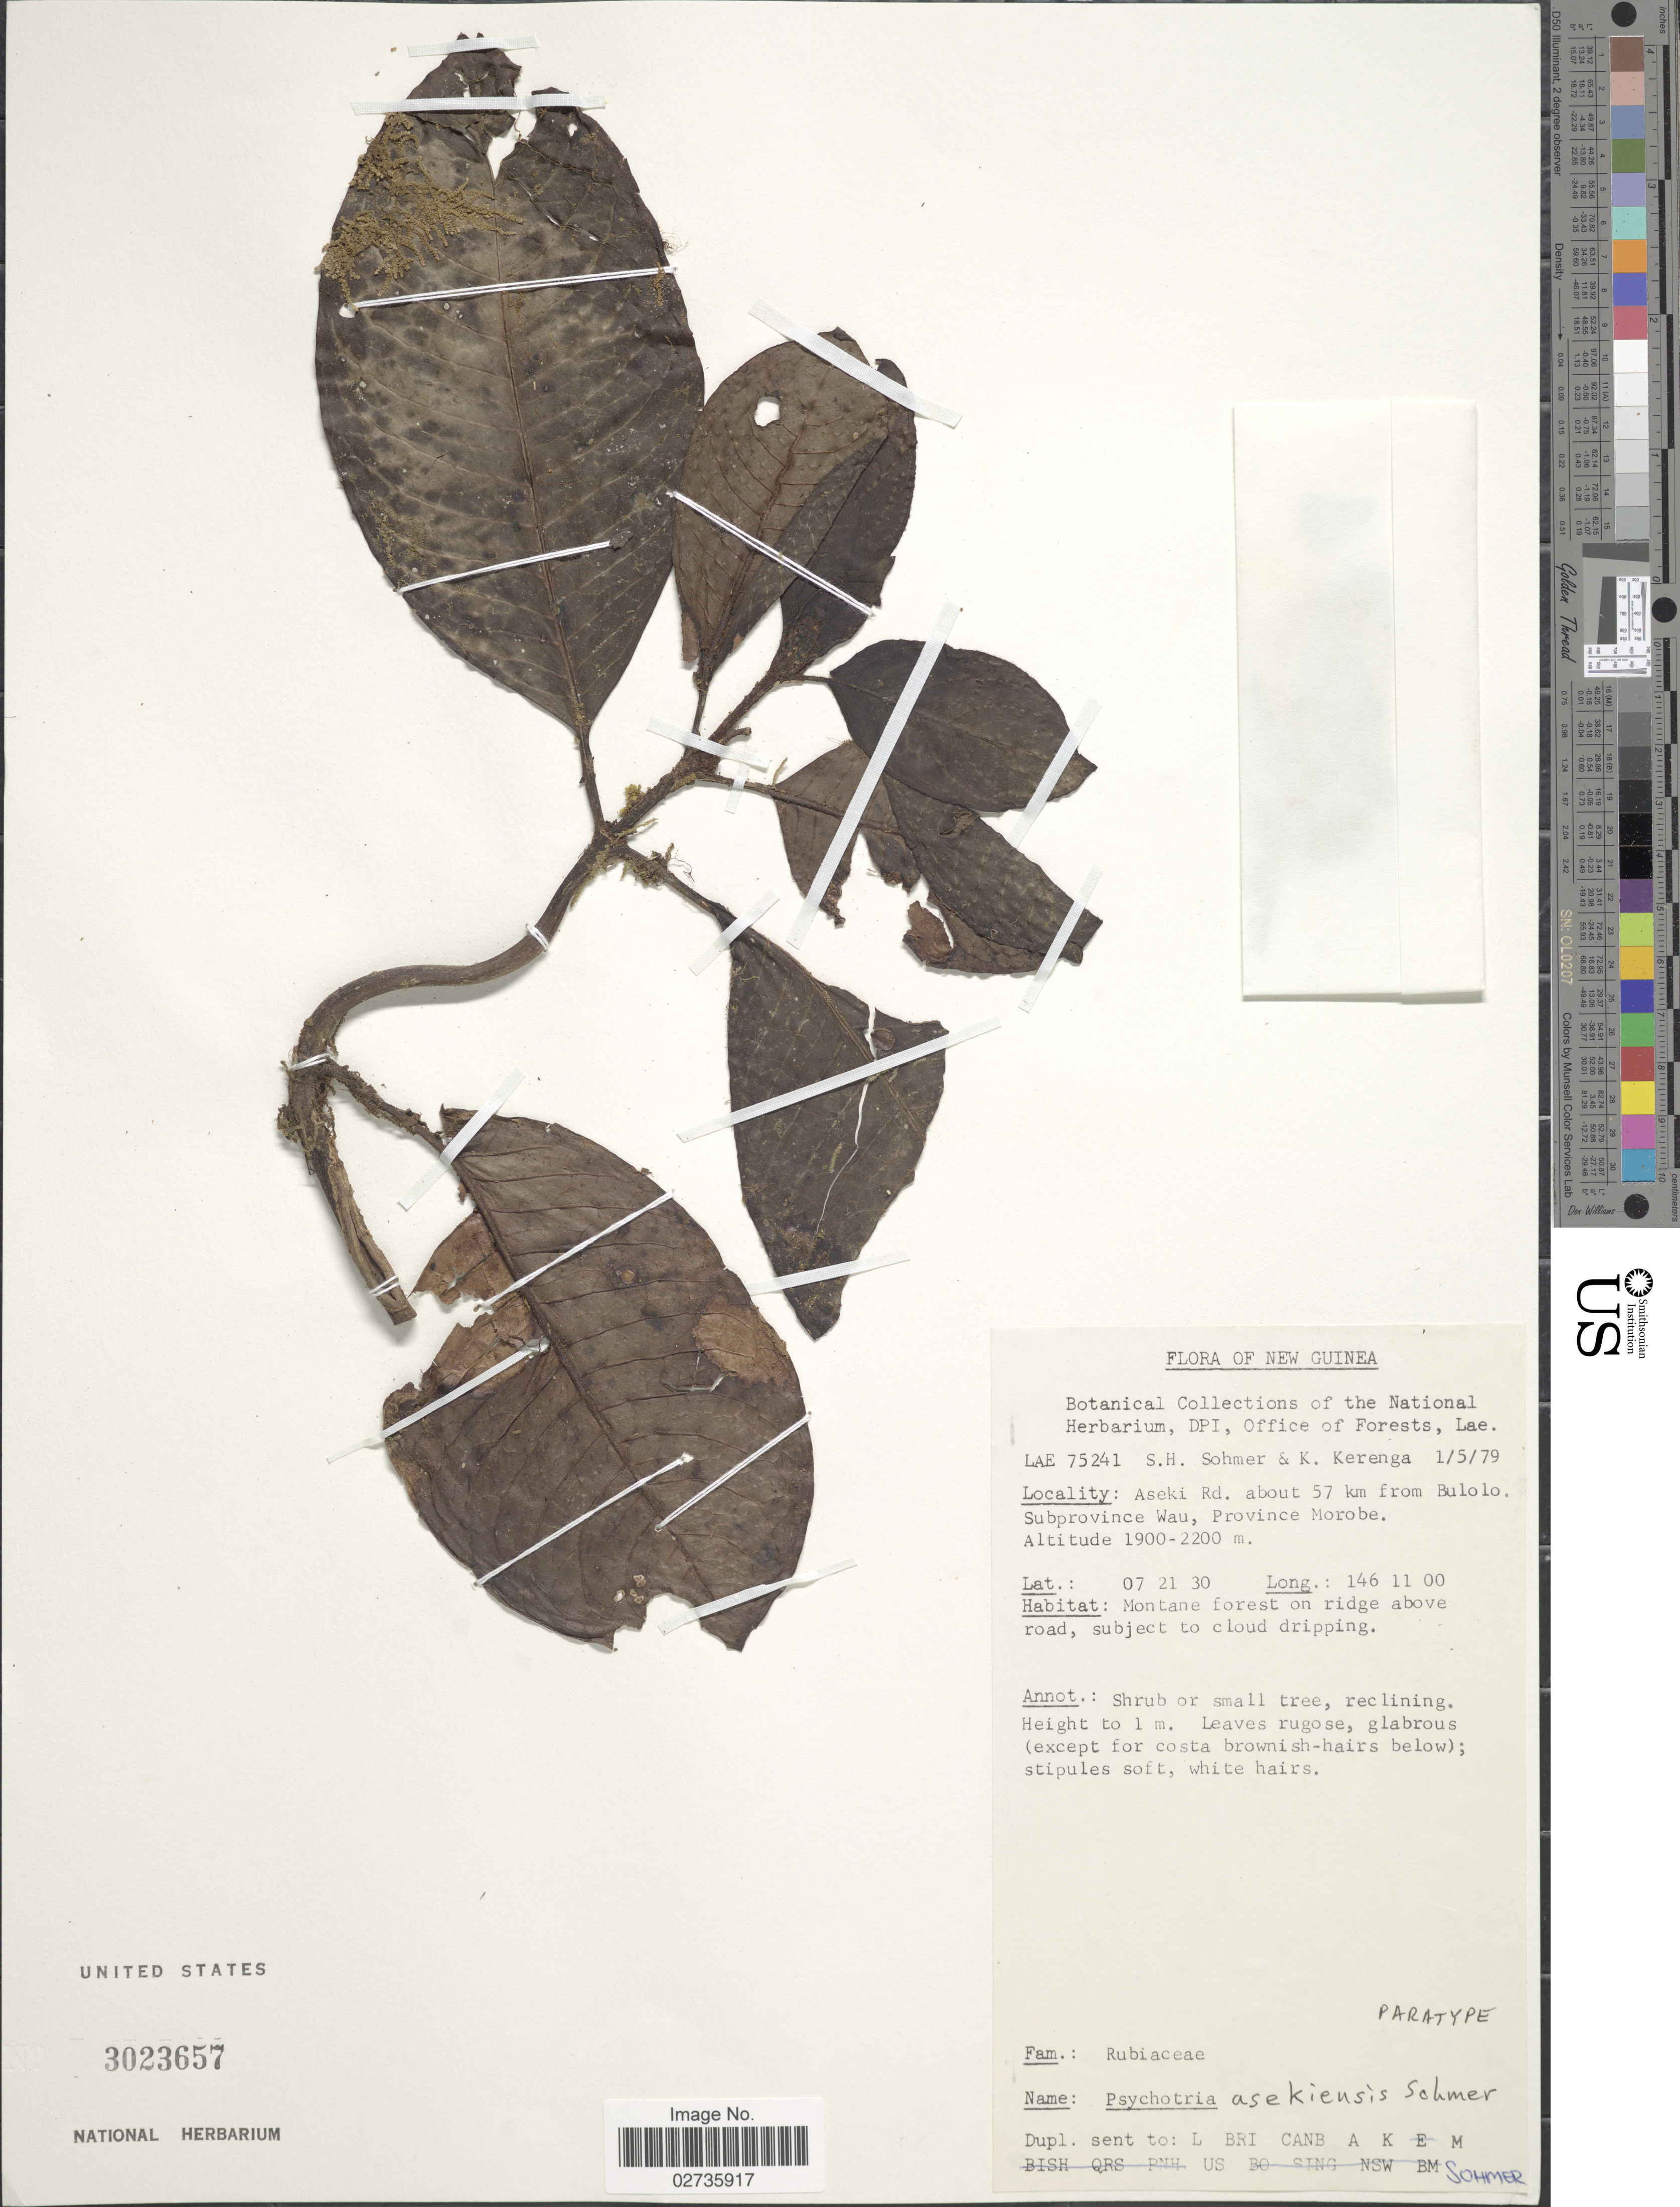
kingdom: Plantae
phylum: Tracheophyta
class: Magnoliopsida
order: Gentianales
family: Rubiaceae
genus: Psychotria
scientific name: Psychotria asekiensis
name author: Sohmer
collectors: S. H. Sohmer & K. Kerenga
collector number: LAE 75241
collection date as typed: Transcribed d/m/y: 1/5/79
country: Papua New Guinea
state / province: Morobe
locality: New Guinea, Aseki Rd. about 57 km from Bulolo, Subprovince Wau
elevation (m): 1900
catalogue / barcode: US 3023657